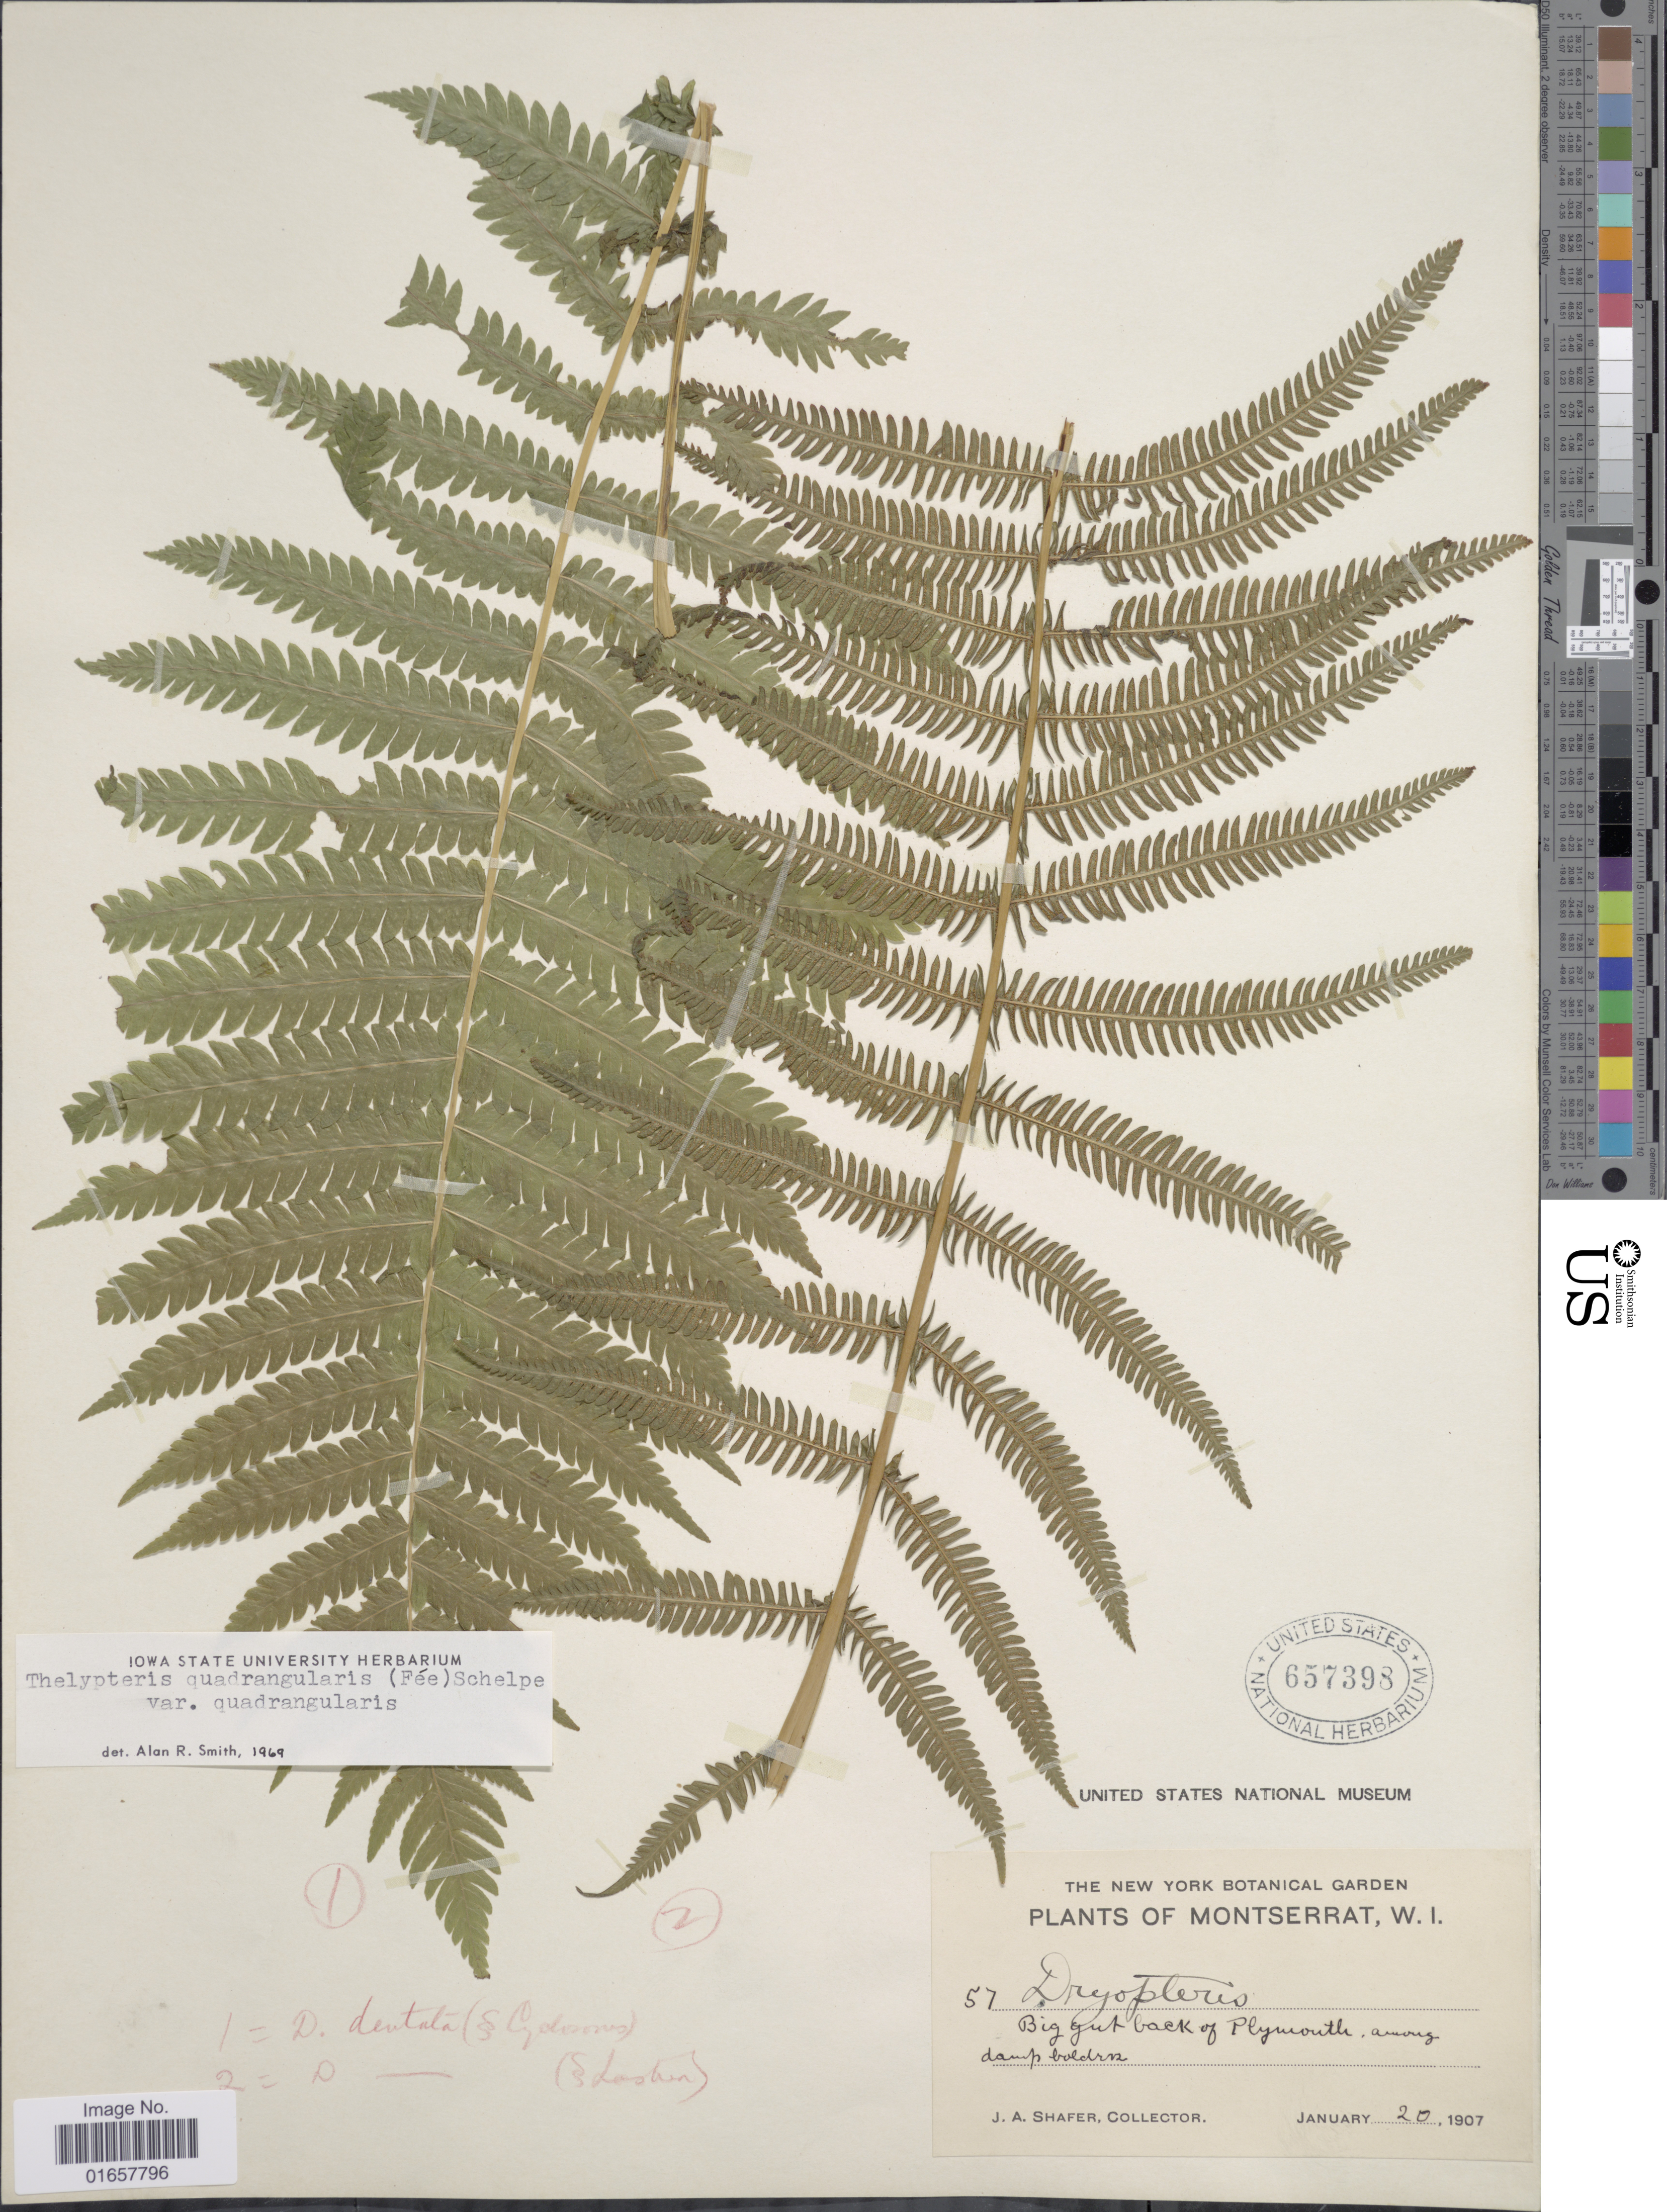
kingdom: Plantae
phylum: Tracheophyta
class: Polypodiopsida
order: Polypodiales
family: Thelypteridaceae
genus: Christella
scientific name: Christella hispidula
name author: (Decne.) Holttum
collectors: J. A. Shafer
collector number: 57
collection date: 1907-01-20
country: Montserrat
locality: Montserrat, W.I., Big gut back of Plymouth, among damp bolders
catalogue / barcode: US 657393